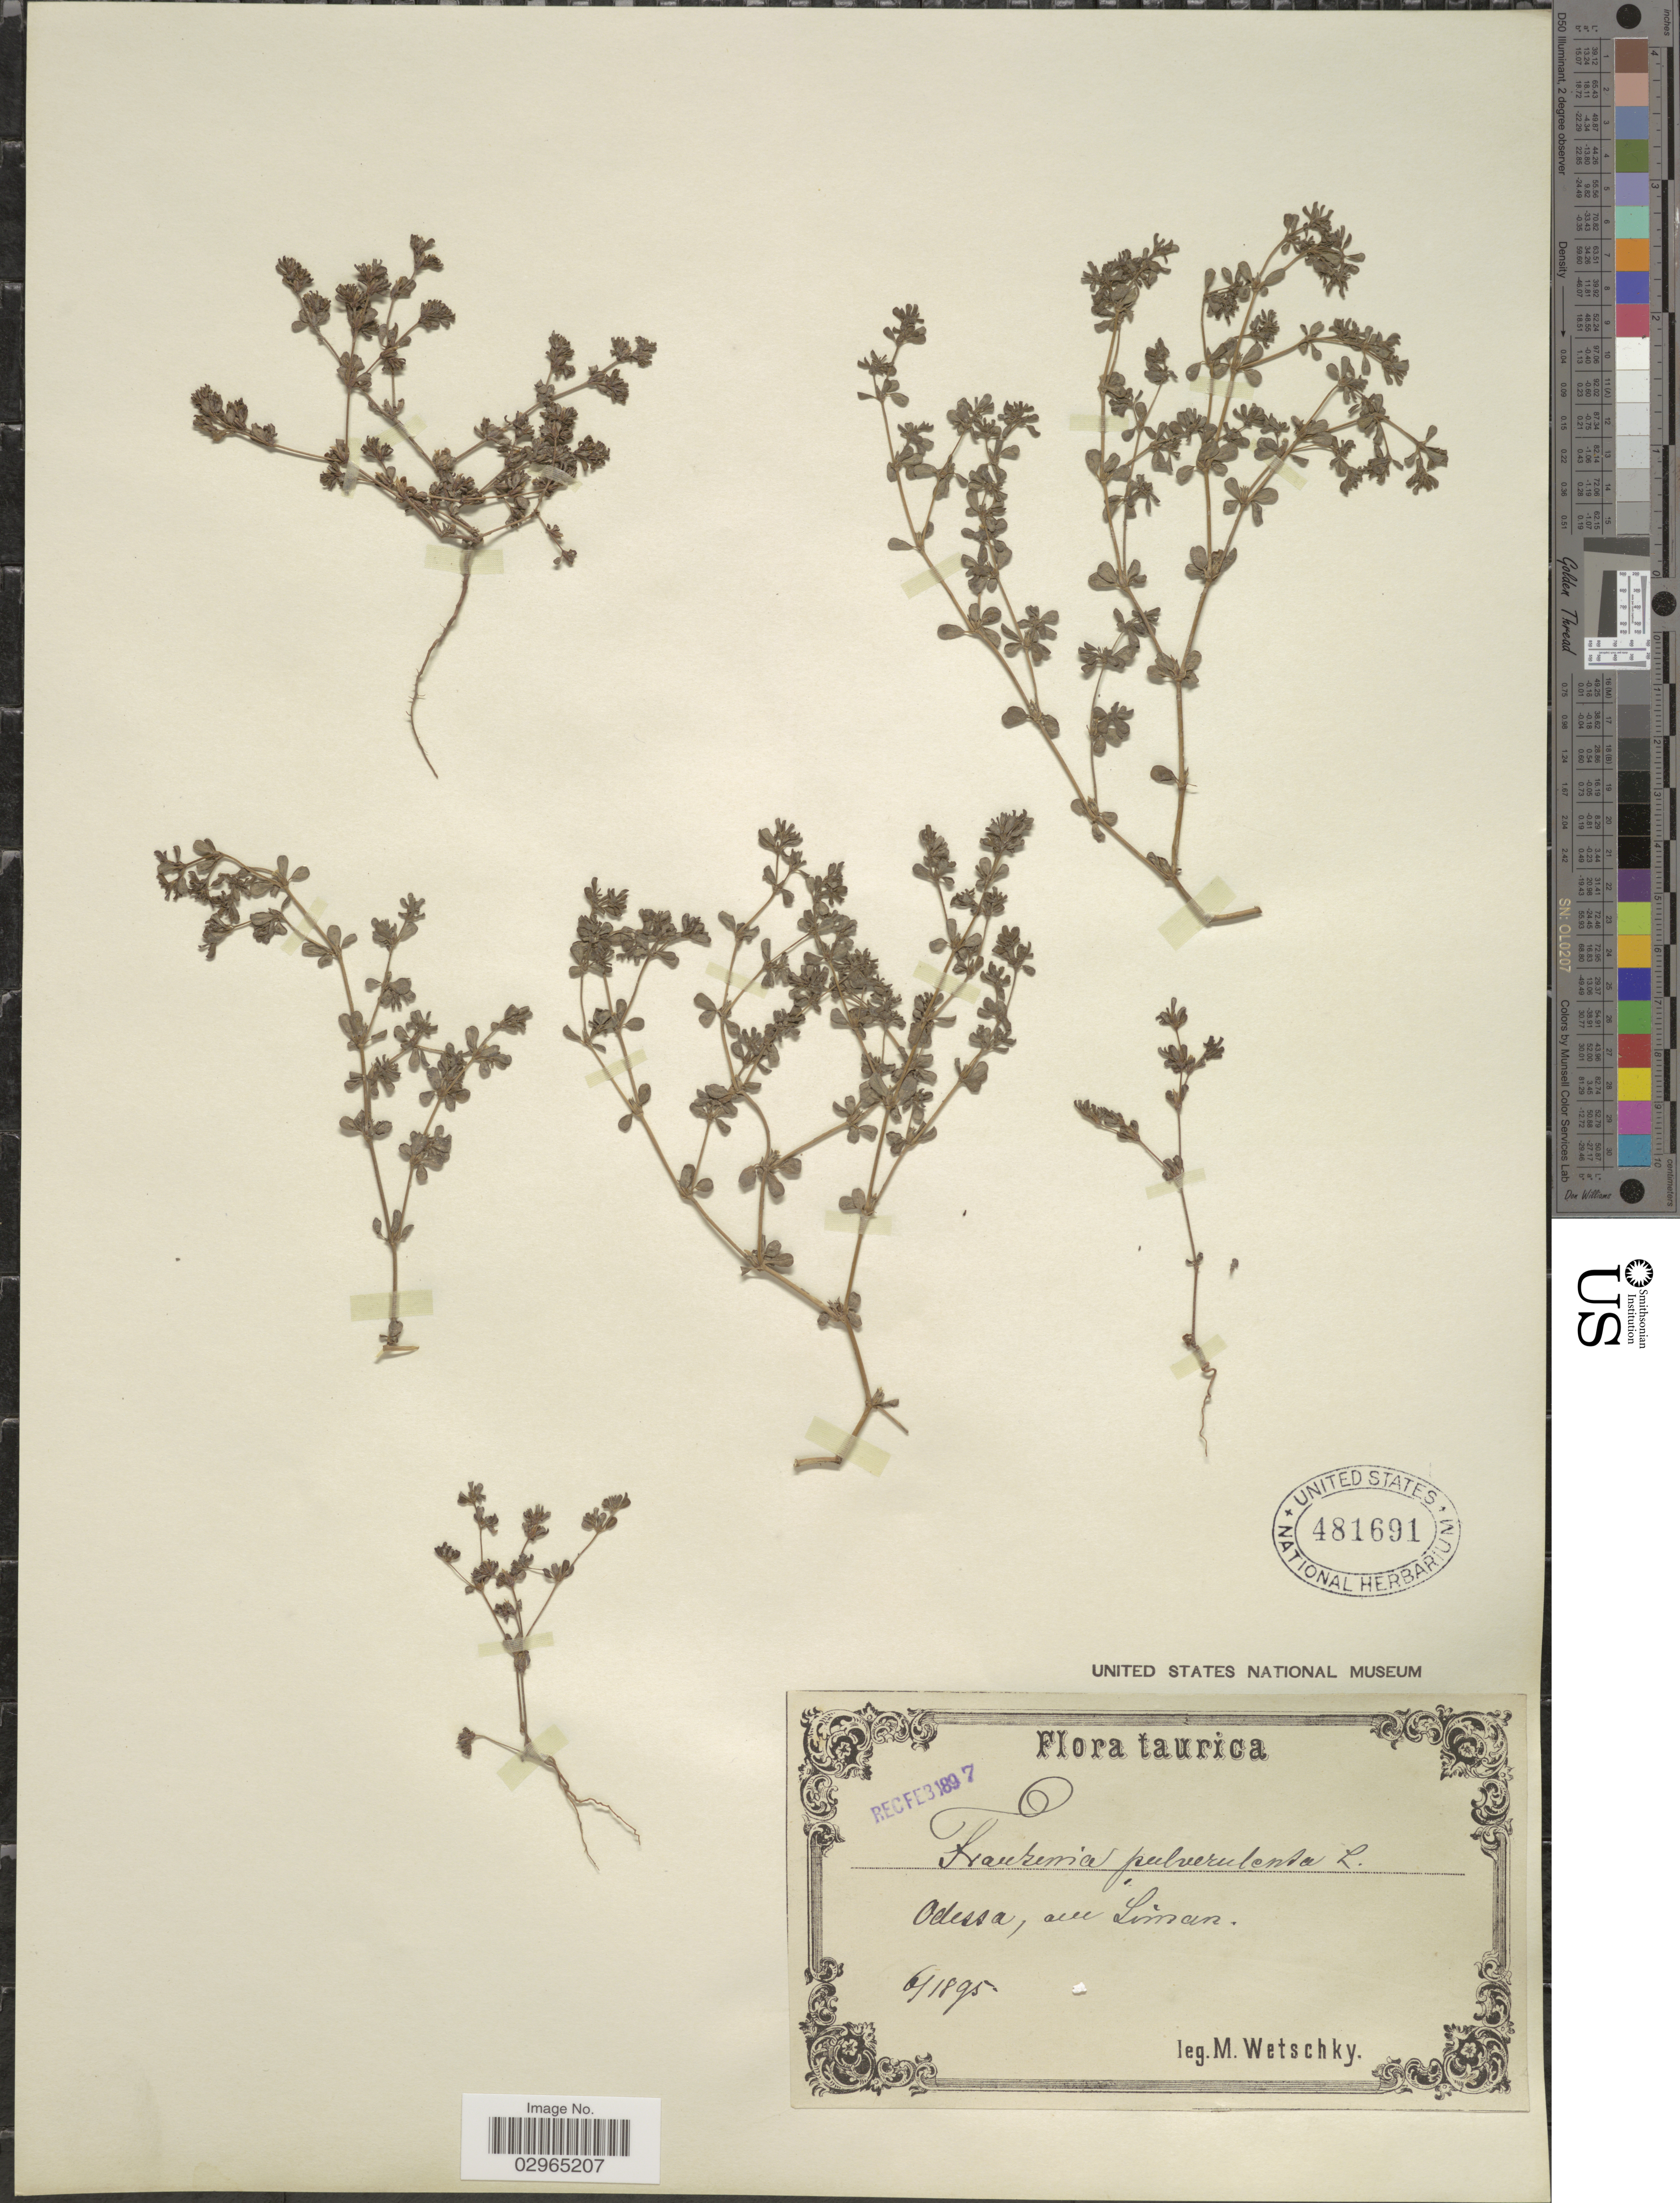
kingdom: Plantae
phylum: Tracheophyta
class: Magnoliopsida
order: Caryophyllales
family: Frankeniaceae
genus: Frankenia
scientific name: Frankenia pulverulenta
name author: L.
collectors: M. Wetschky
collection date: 1895-06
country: Ukraine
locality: Taurica. Odessa, am Liman.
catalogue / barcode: US 481691